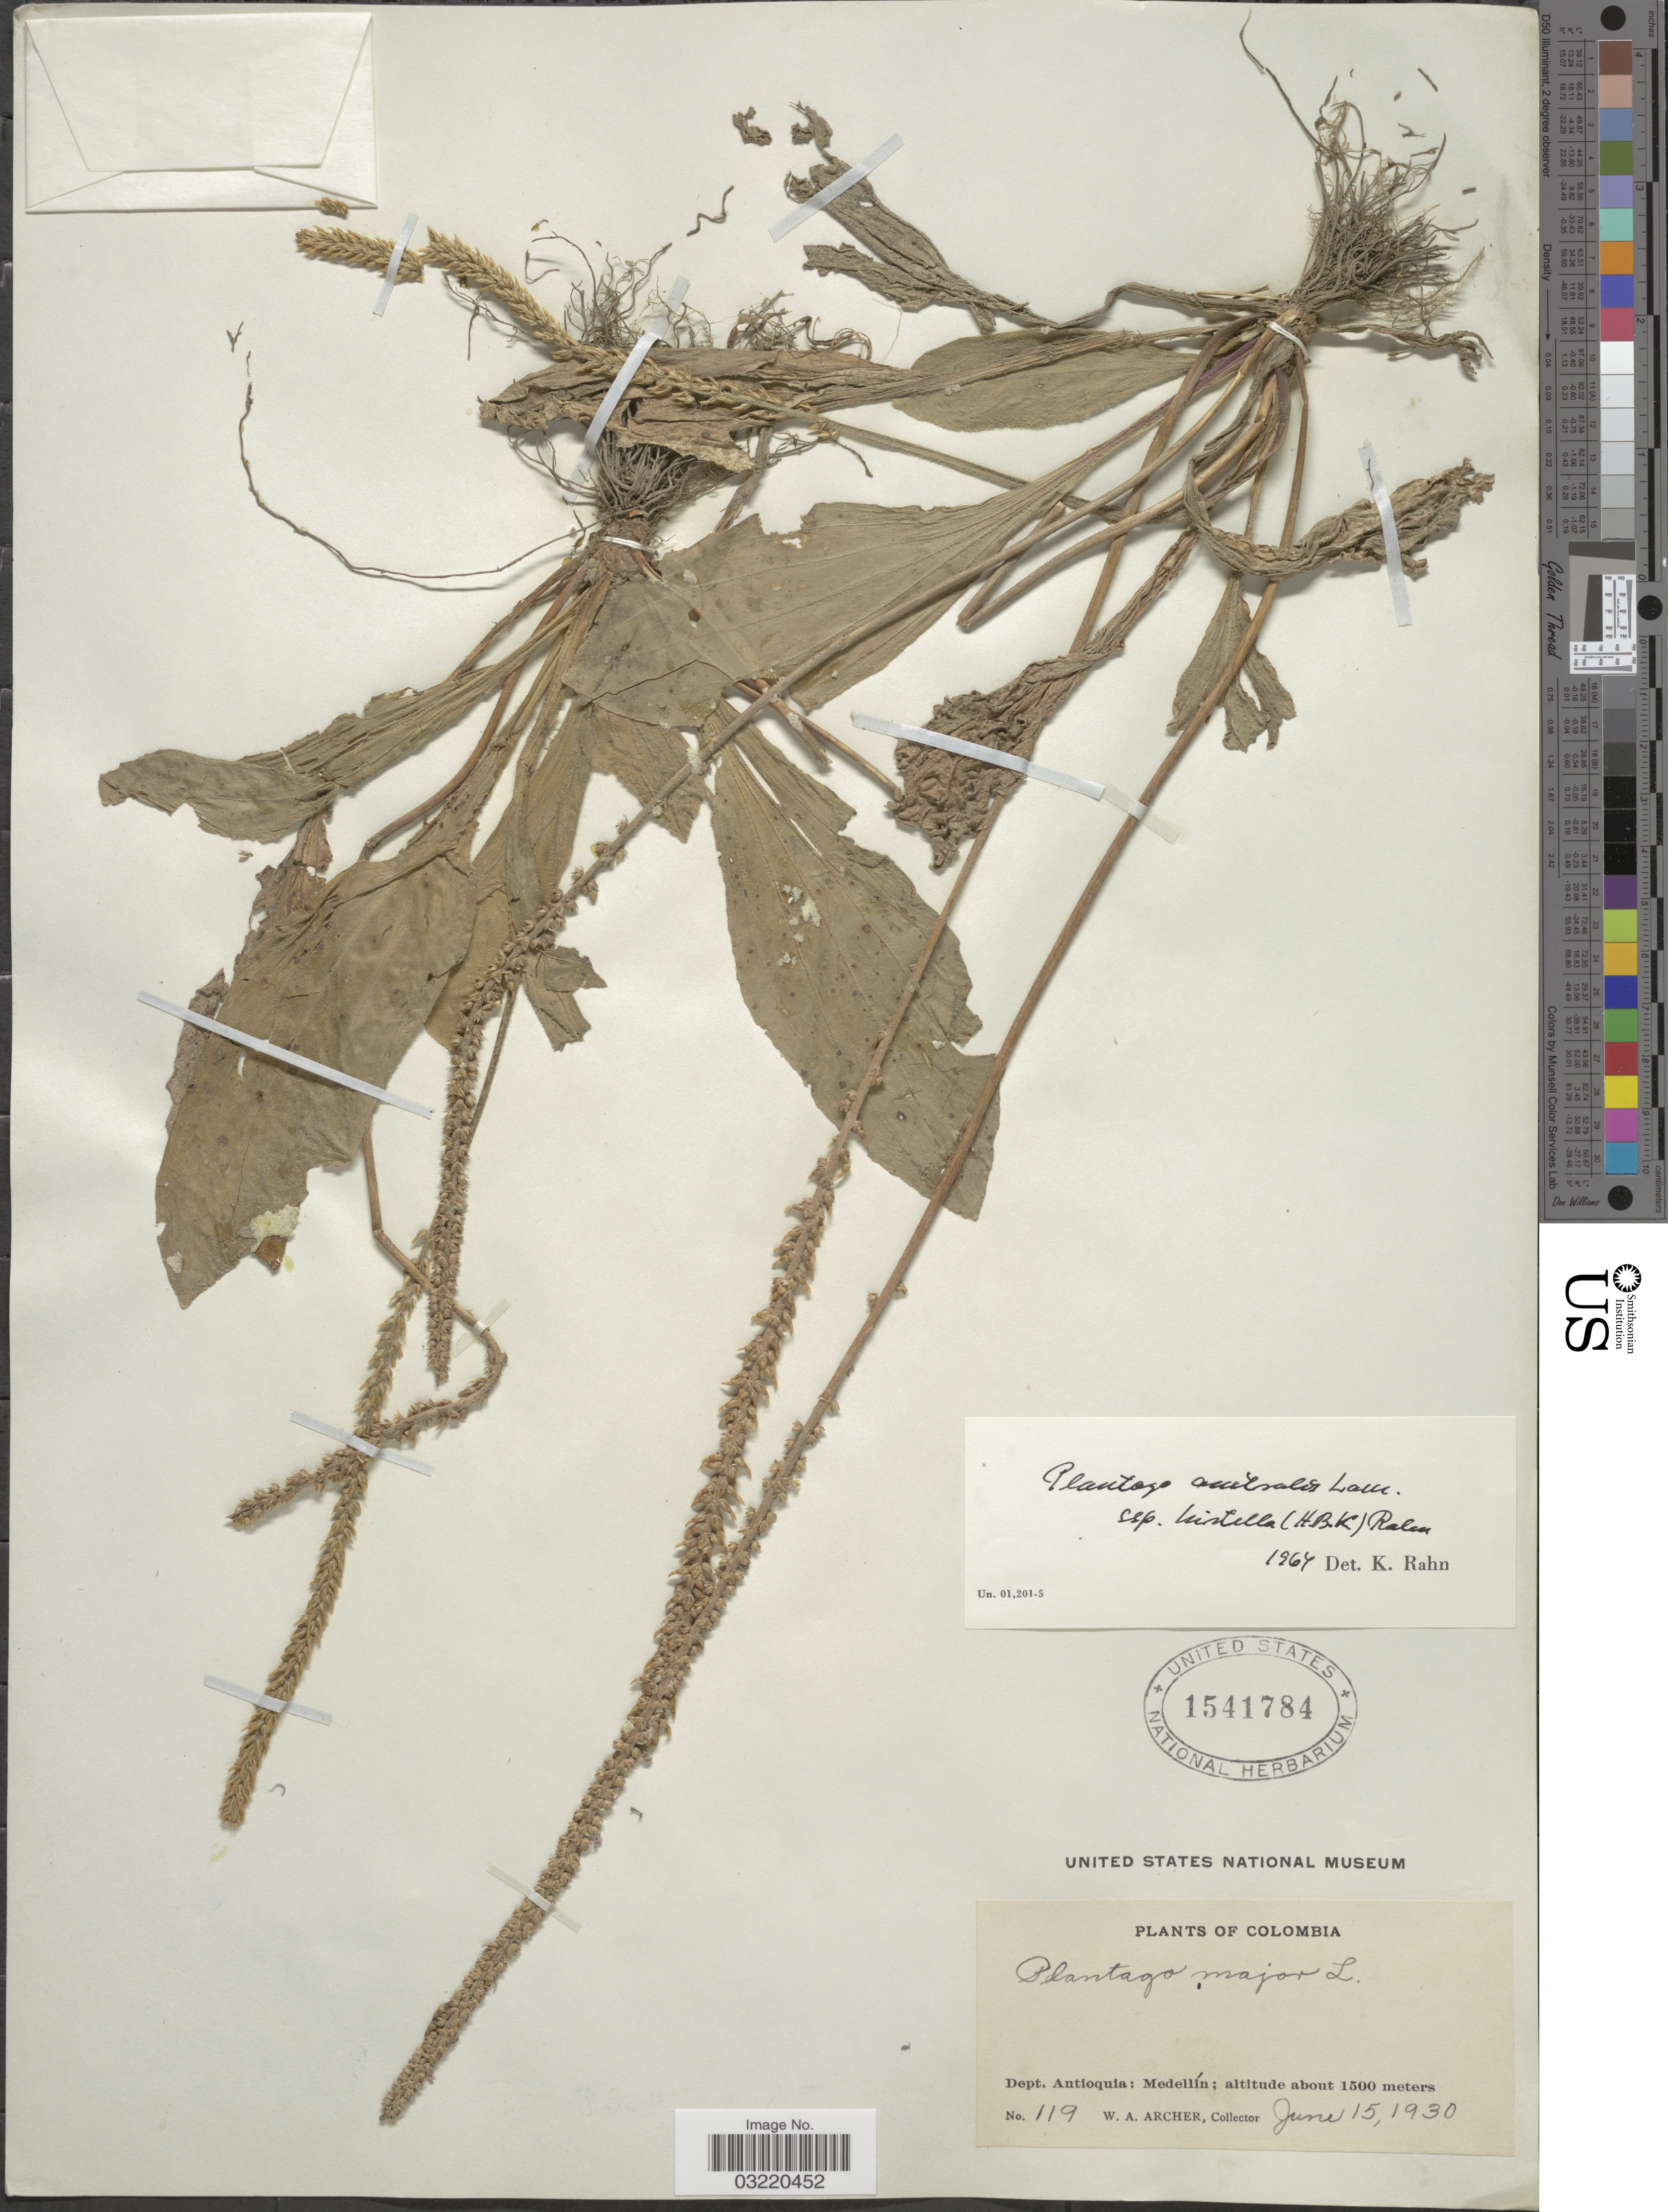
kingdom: Plantae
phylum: Tracheophyta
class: Magnoliopsida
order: Lamiales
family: Plantaginaceae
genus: Plantago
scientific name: Plantago australis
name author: Lam.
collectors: W. Archer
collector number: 119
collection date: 1930-06-15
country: Colombia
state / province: Antioquia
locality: Dept. Antioquia: Medellín.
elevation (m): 1500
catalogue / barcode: US 1541784